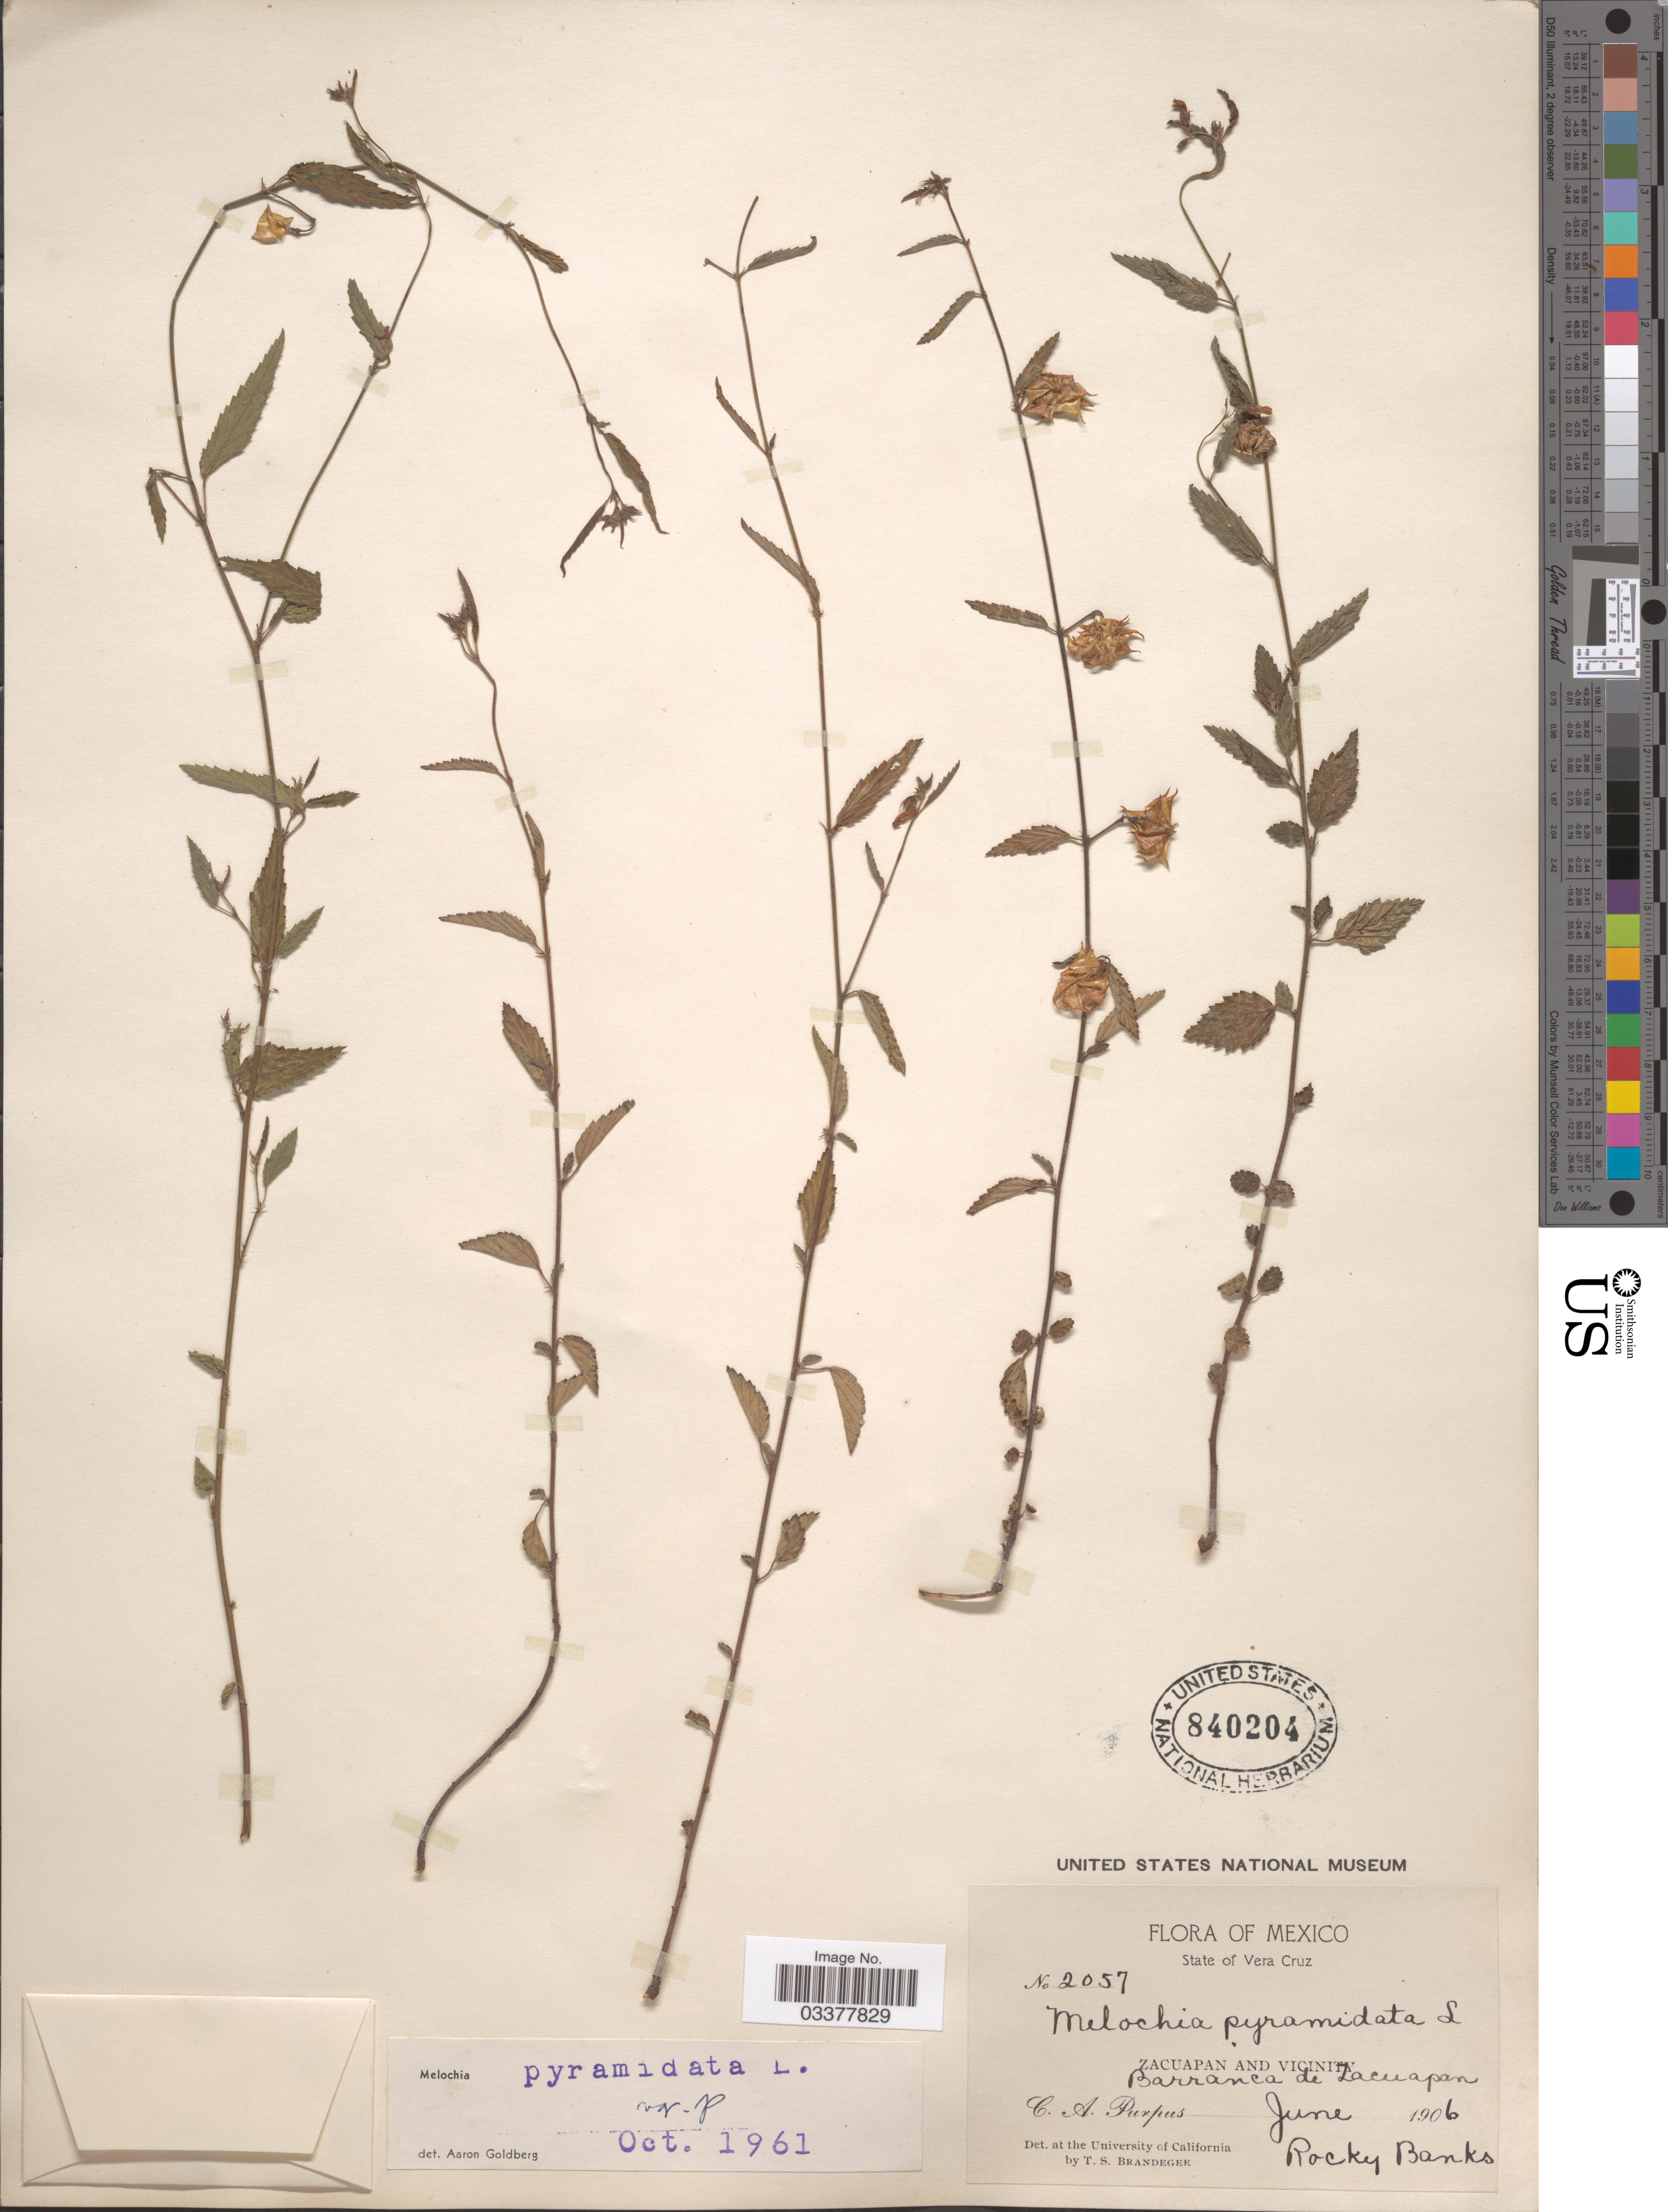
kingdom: Plantae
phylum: Tracheophyta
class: Magnoliopsida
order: Malvales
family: Malvaceae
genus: Melochia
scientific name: Melochia pyramidata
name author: L.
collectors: C. A. Purpus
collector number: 2057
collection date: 1906-06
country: Mexico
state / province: Veracruz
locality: State of Vera Cruz. Zacuapan and Vicinity. Barranca de Zacuapan.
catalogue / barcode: US 840204